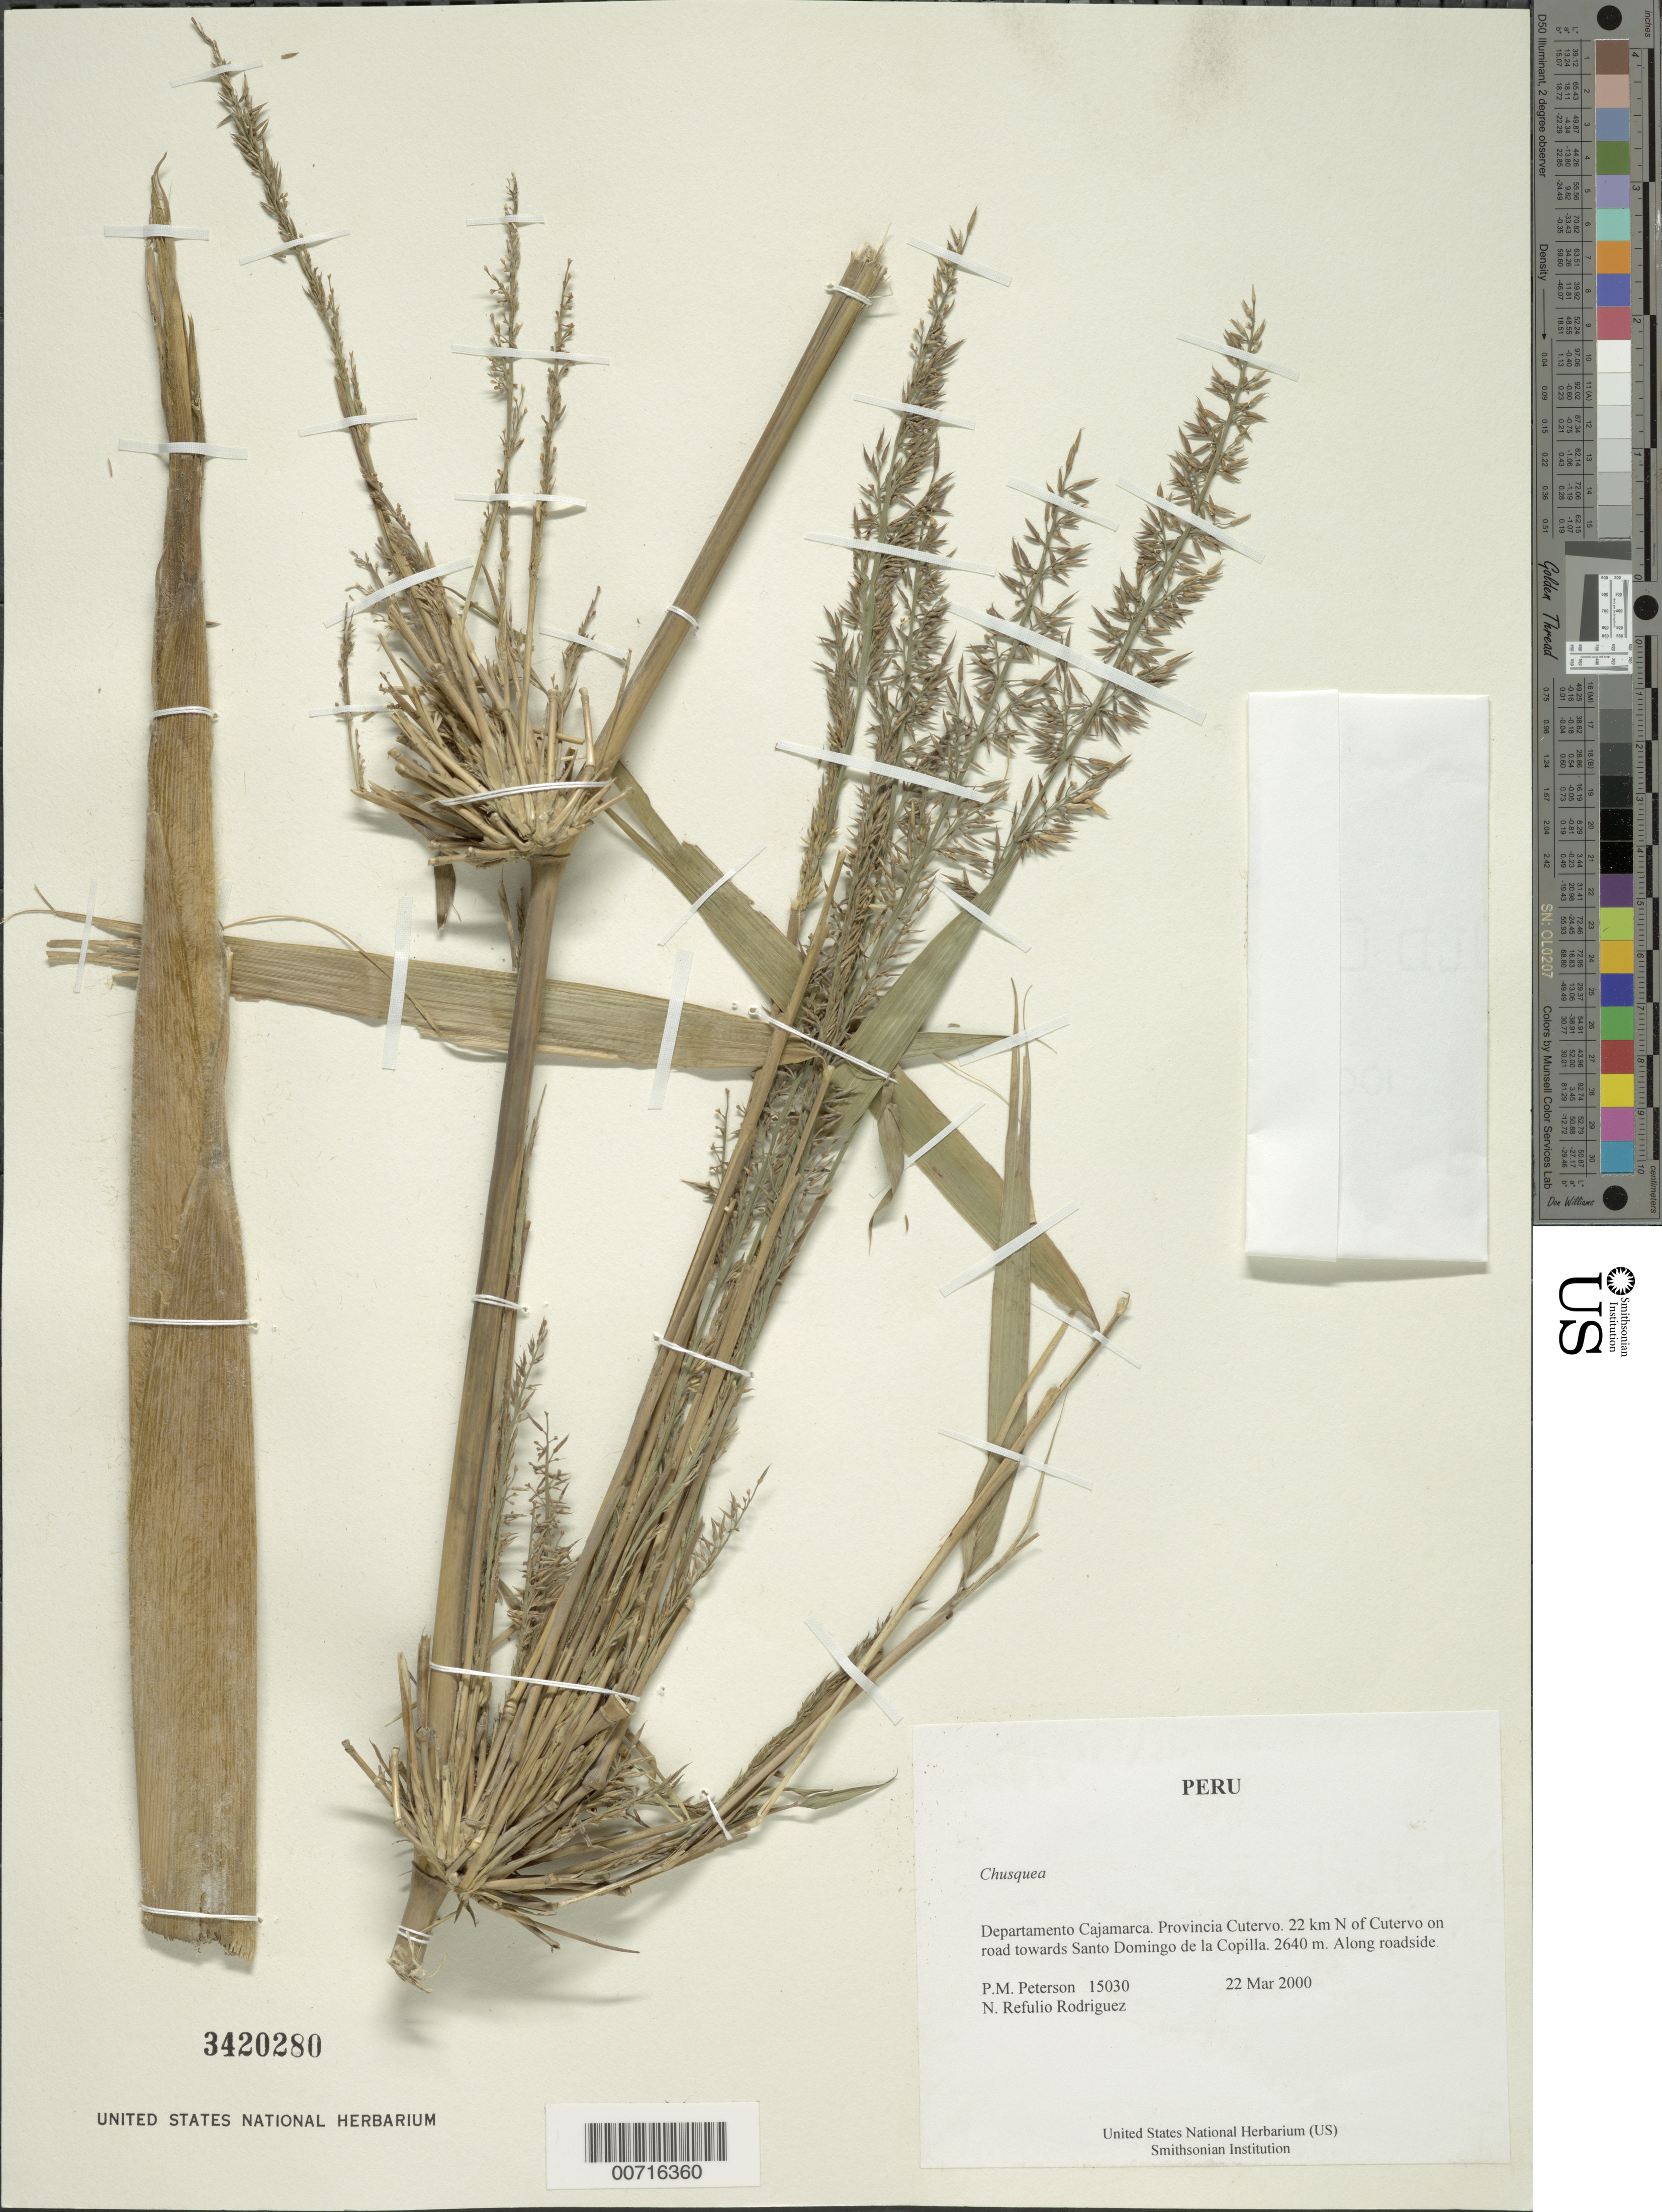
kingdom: Plantae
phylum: Tracheophyta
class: Liliopsida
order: Poales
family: Poaceae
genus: Chusquea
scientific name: Chusquea scandens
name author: Kunth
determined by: Guerreiro, C.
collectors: P. M. Peterson & N. Refulio-Rodríguez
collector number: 15030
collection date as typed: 22 Mar 2000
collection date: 2000-03-22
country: Peru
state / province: Cajamarca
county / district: Cutervo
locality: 22 km N of Cutervo on road towards Santo Domingo de la Copilla.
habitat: Along roadside.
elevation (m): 2640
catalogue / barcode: US 3420280